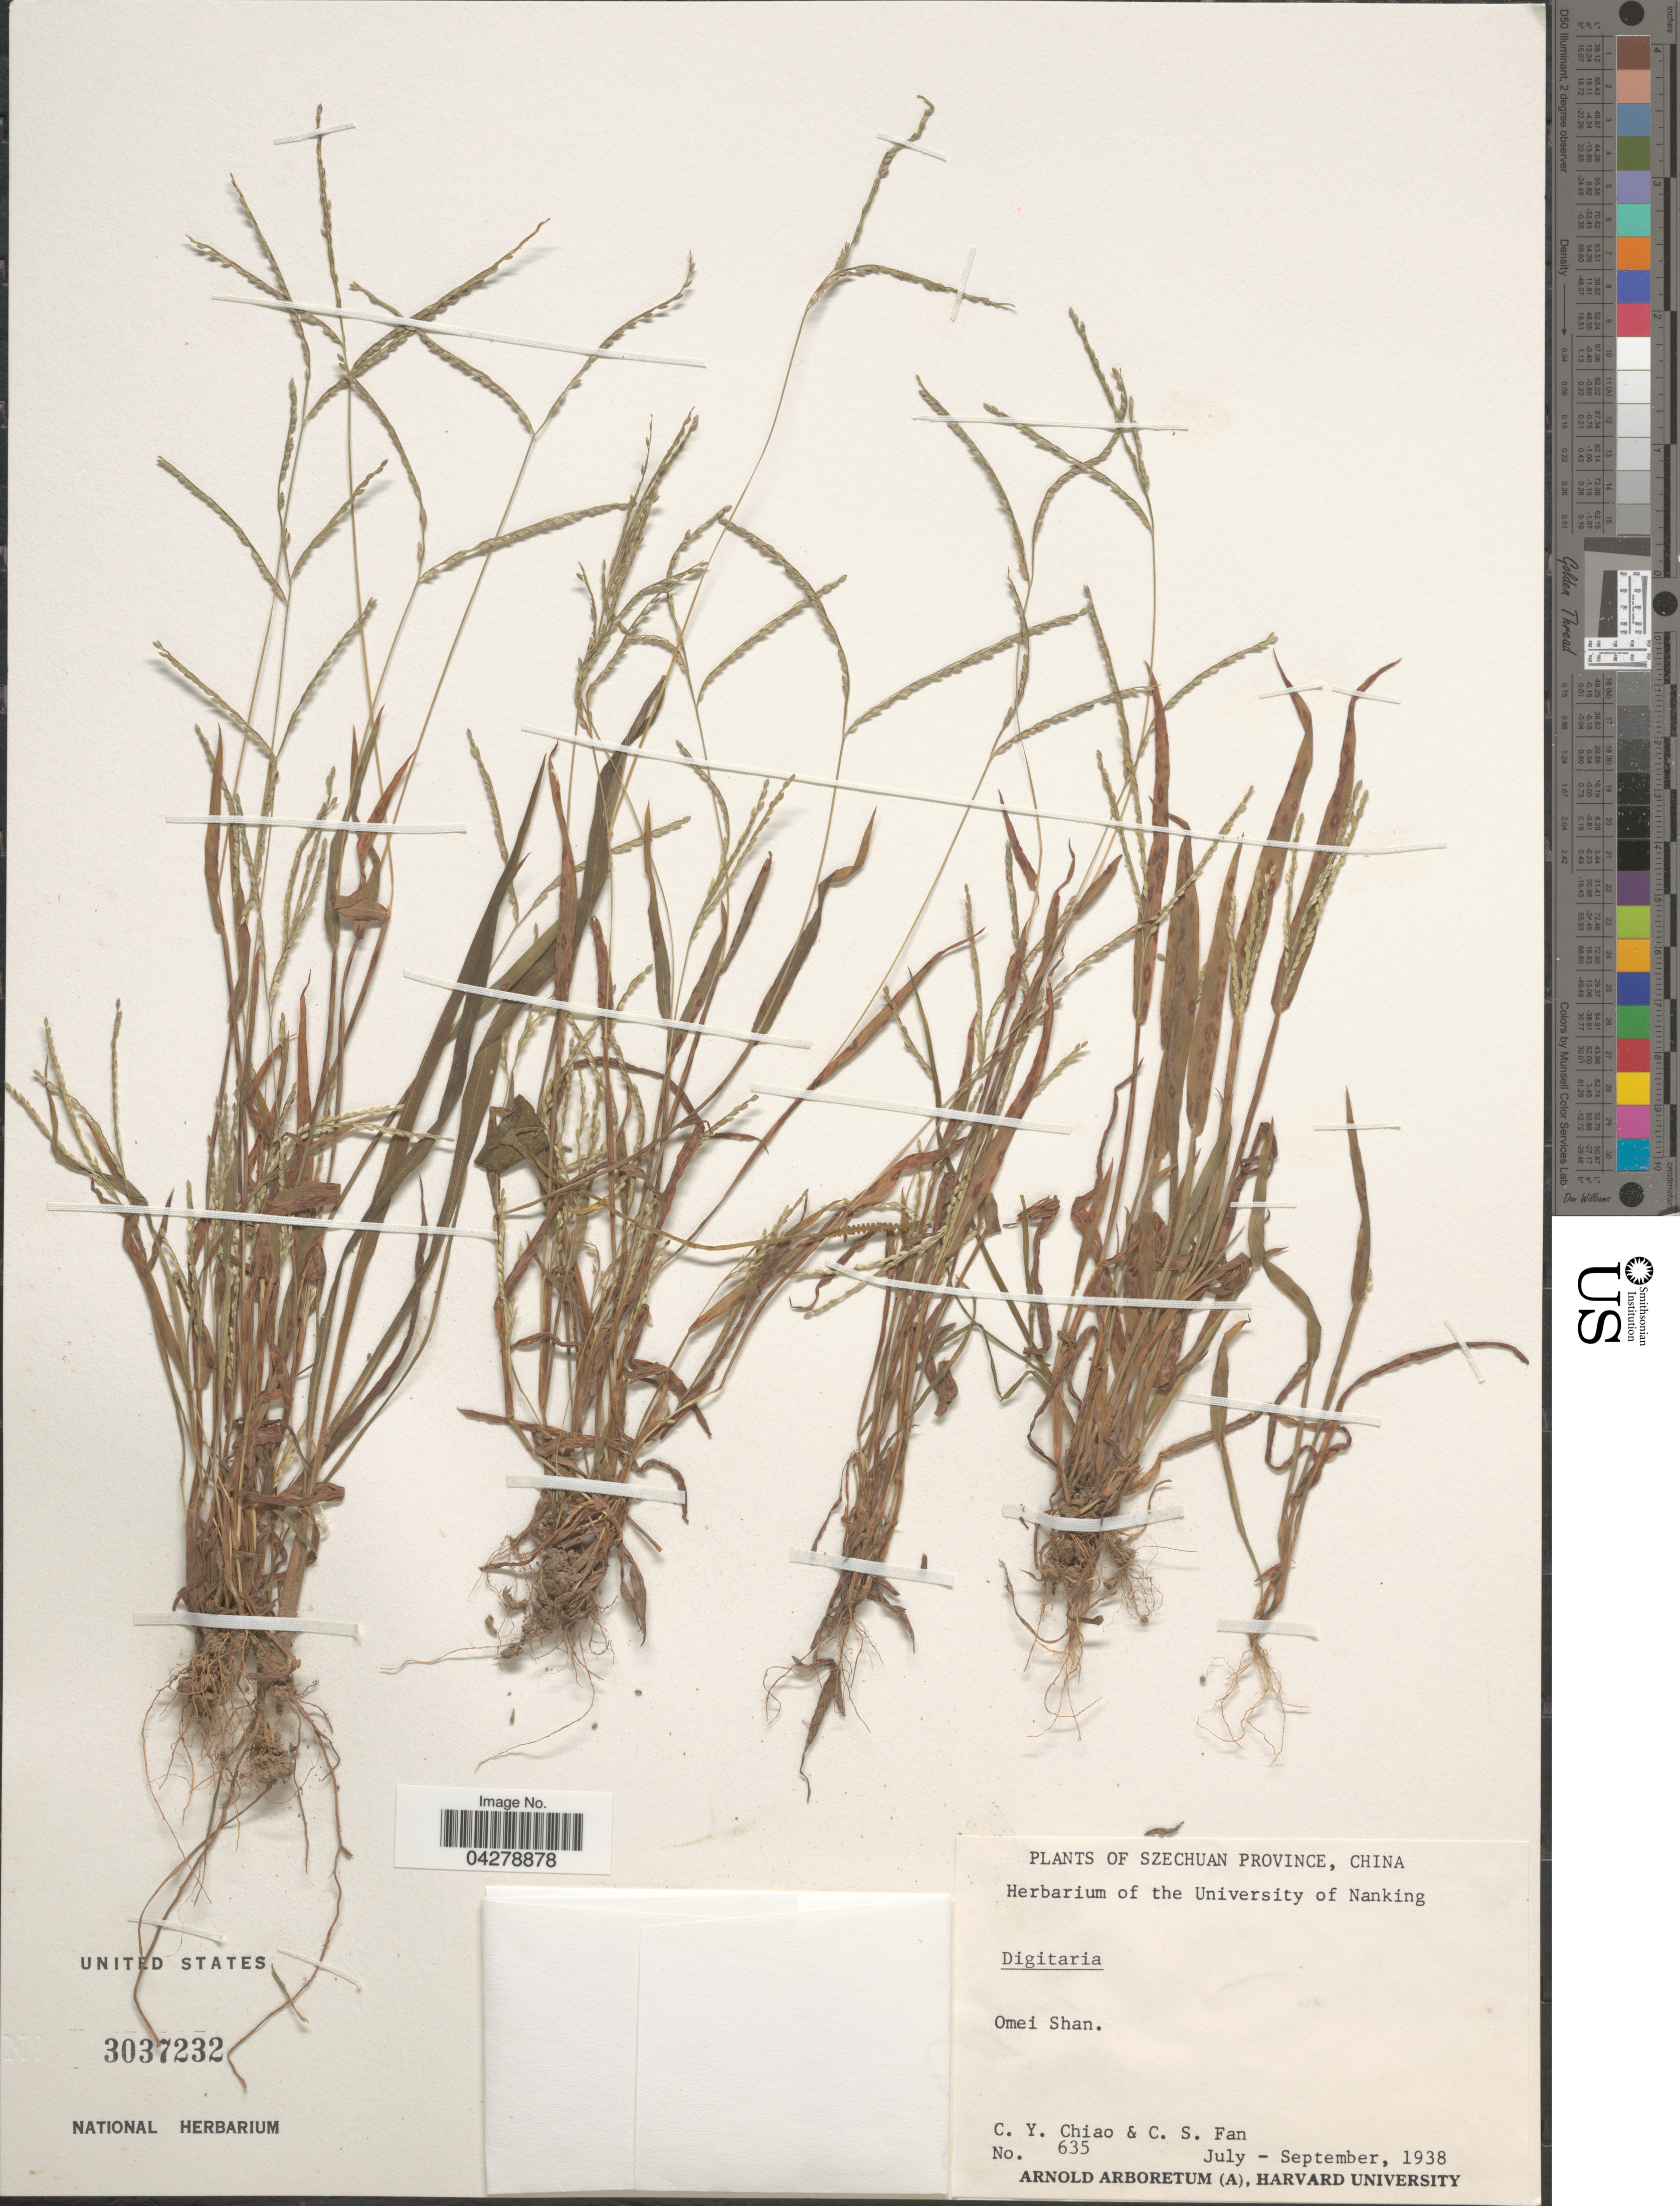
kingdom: Plantae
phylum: Tracheophyta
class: Liliopsida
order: Poales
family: Poaceae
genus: Digitaria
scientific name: Digitaria sp.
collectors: C. Y. Chiao & C. S. Fan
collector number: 635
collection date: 1938-07/1938-09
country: China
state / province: Sichuan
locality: Szechuan Province. Omei Shan.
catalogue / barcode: US 3037232